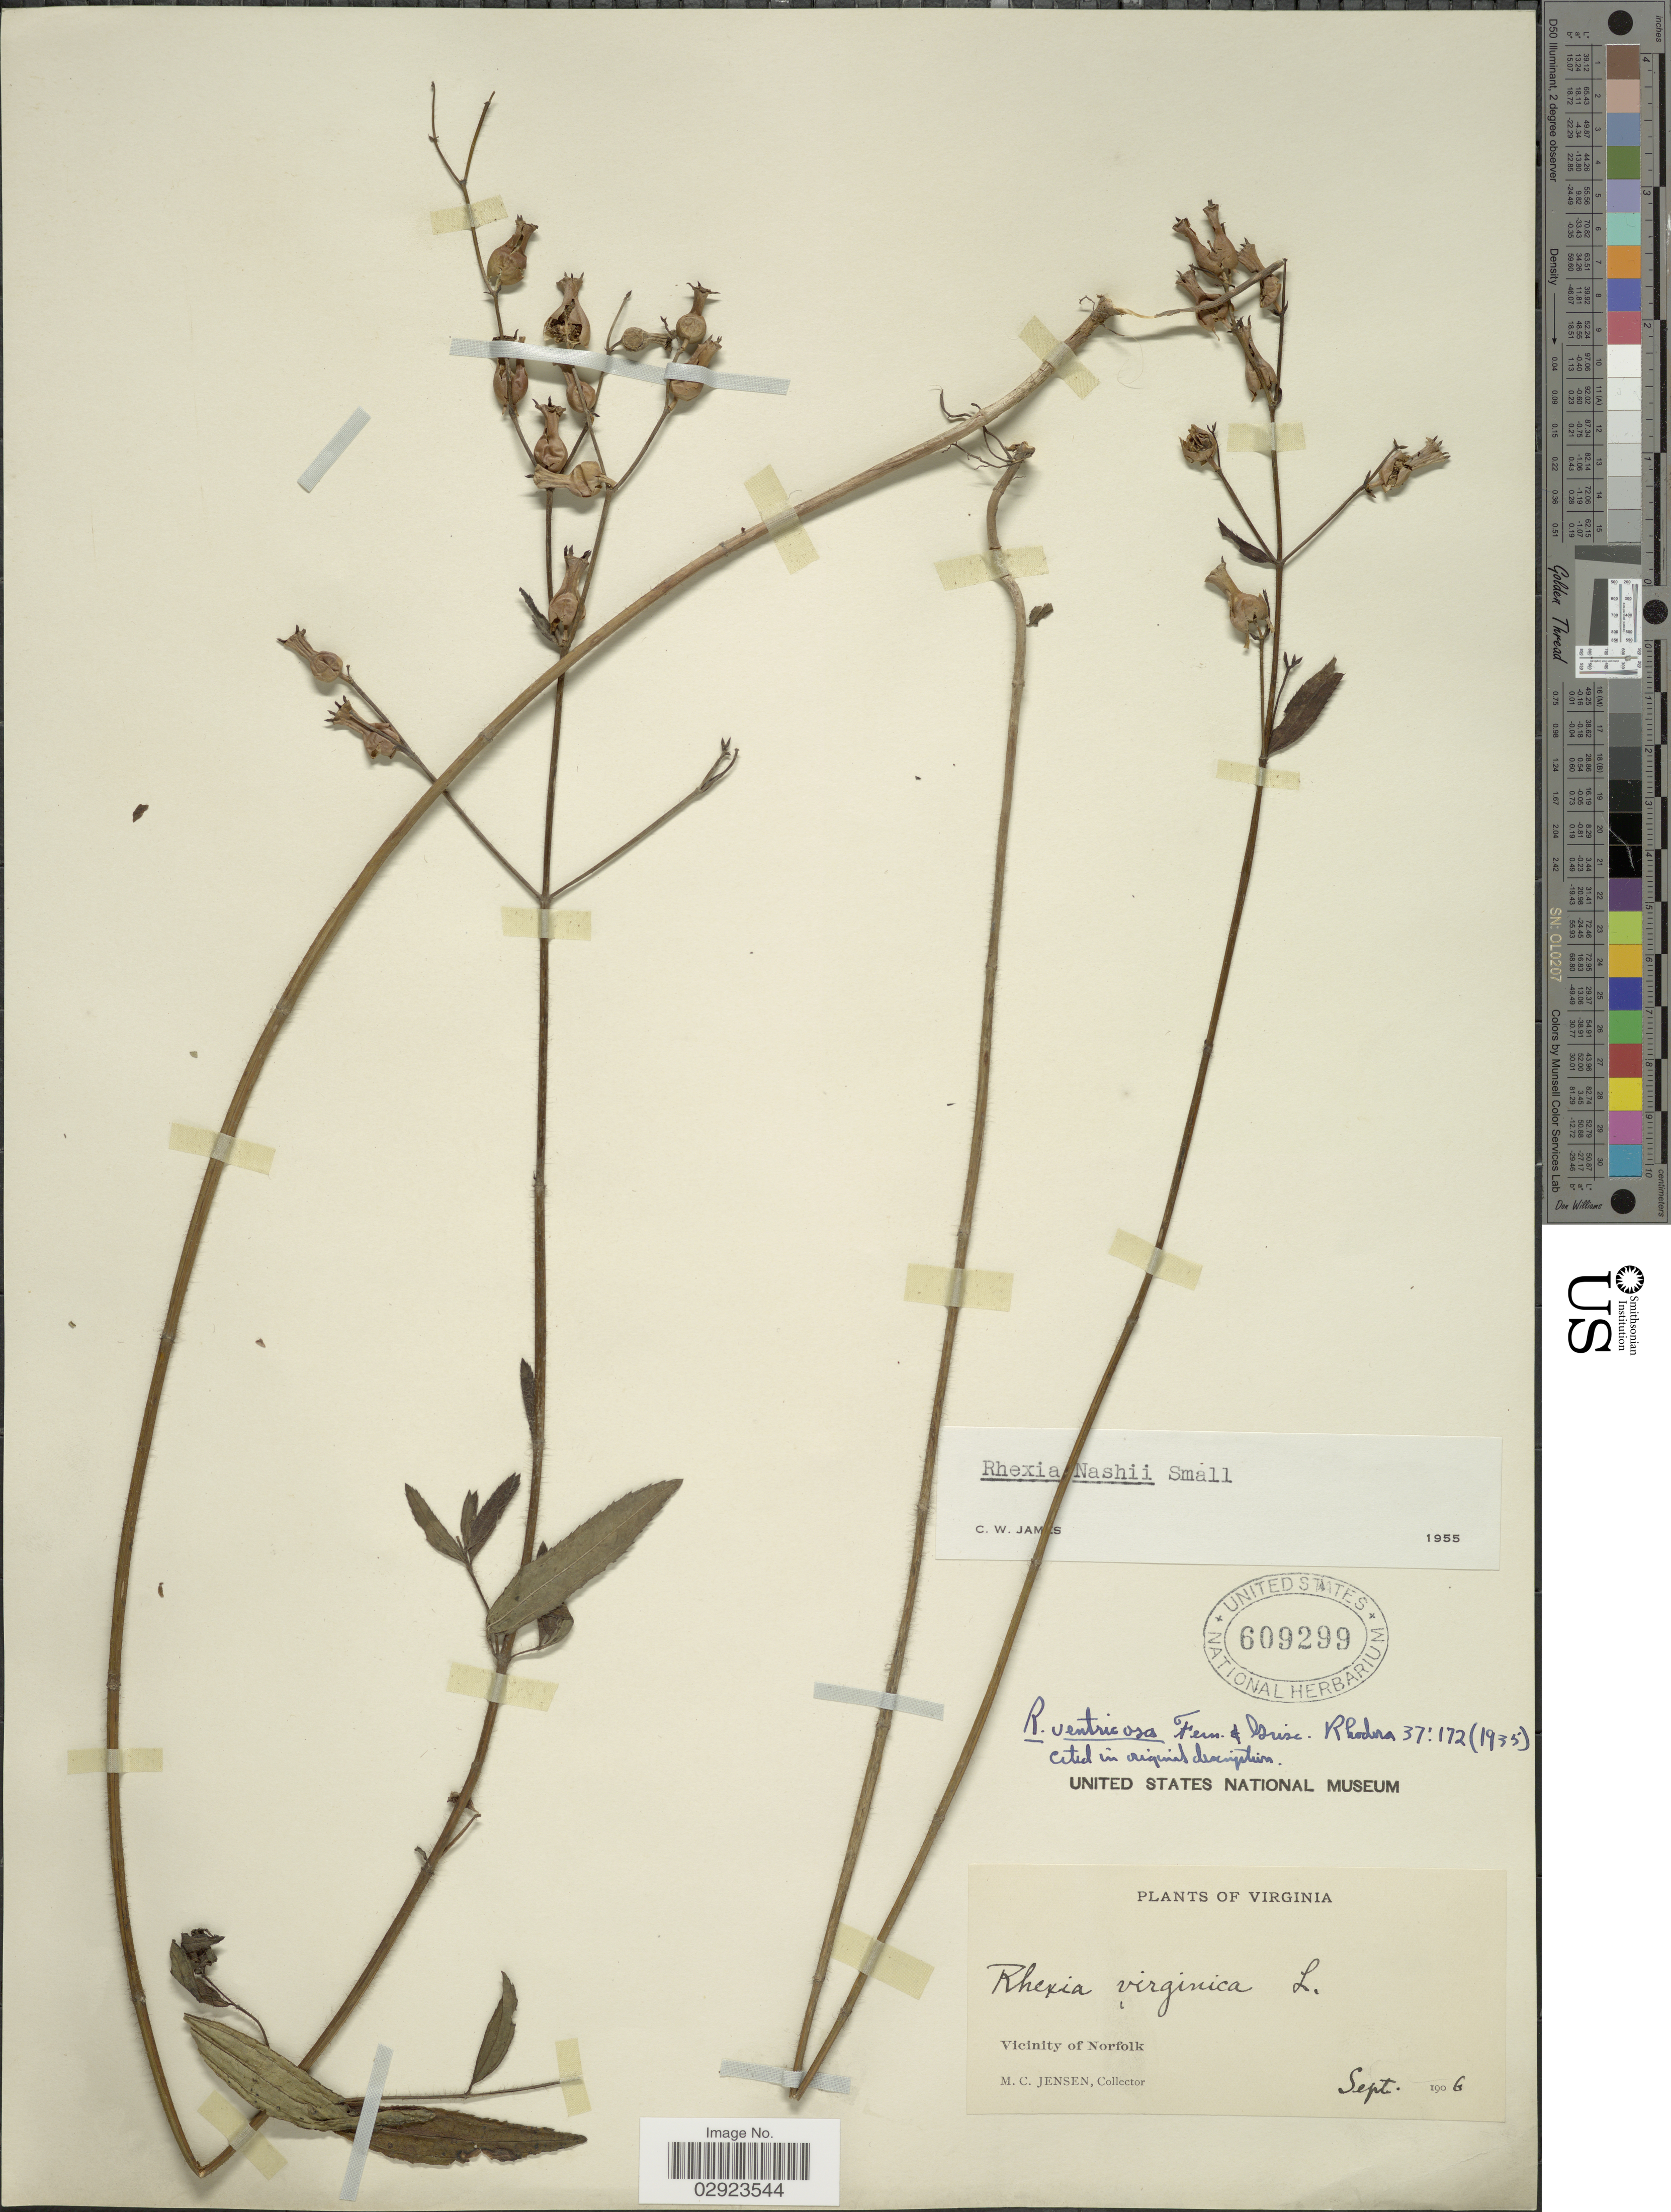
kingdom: Plantae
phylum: Tracheophyta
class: Magnoliopsida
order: Myrtales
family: Melastomataceae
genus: Rhexia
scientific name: Rhexia nashii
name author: Small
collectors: M. C. Jensen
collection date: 1906-09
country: United States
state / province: Virginia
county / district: City of Norfolk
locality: Vicinity of Norfolk.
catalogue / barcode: US 609299